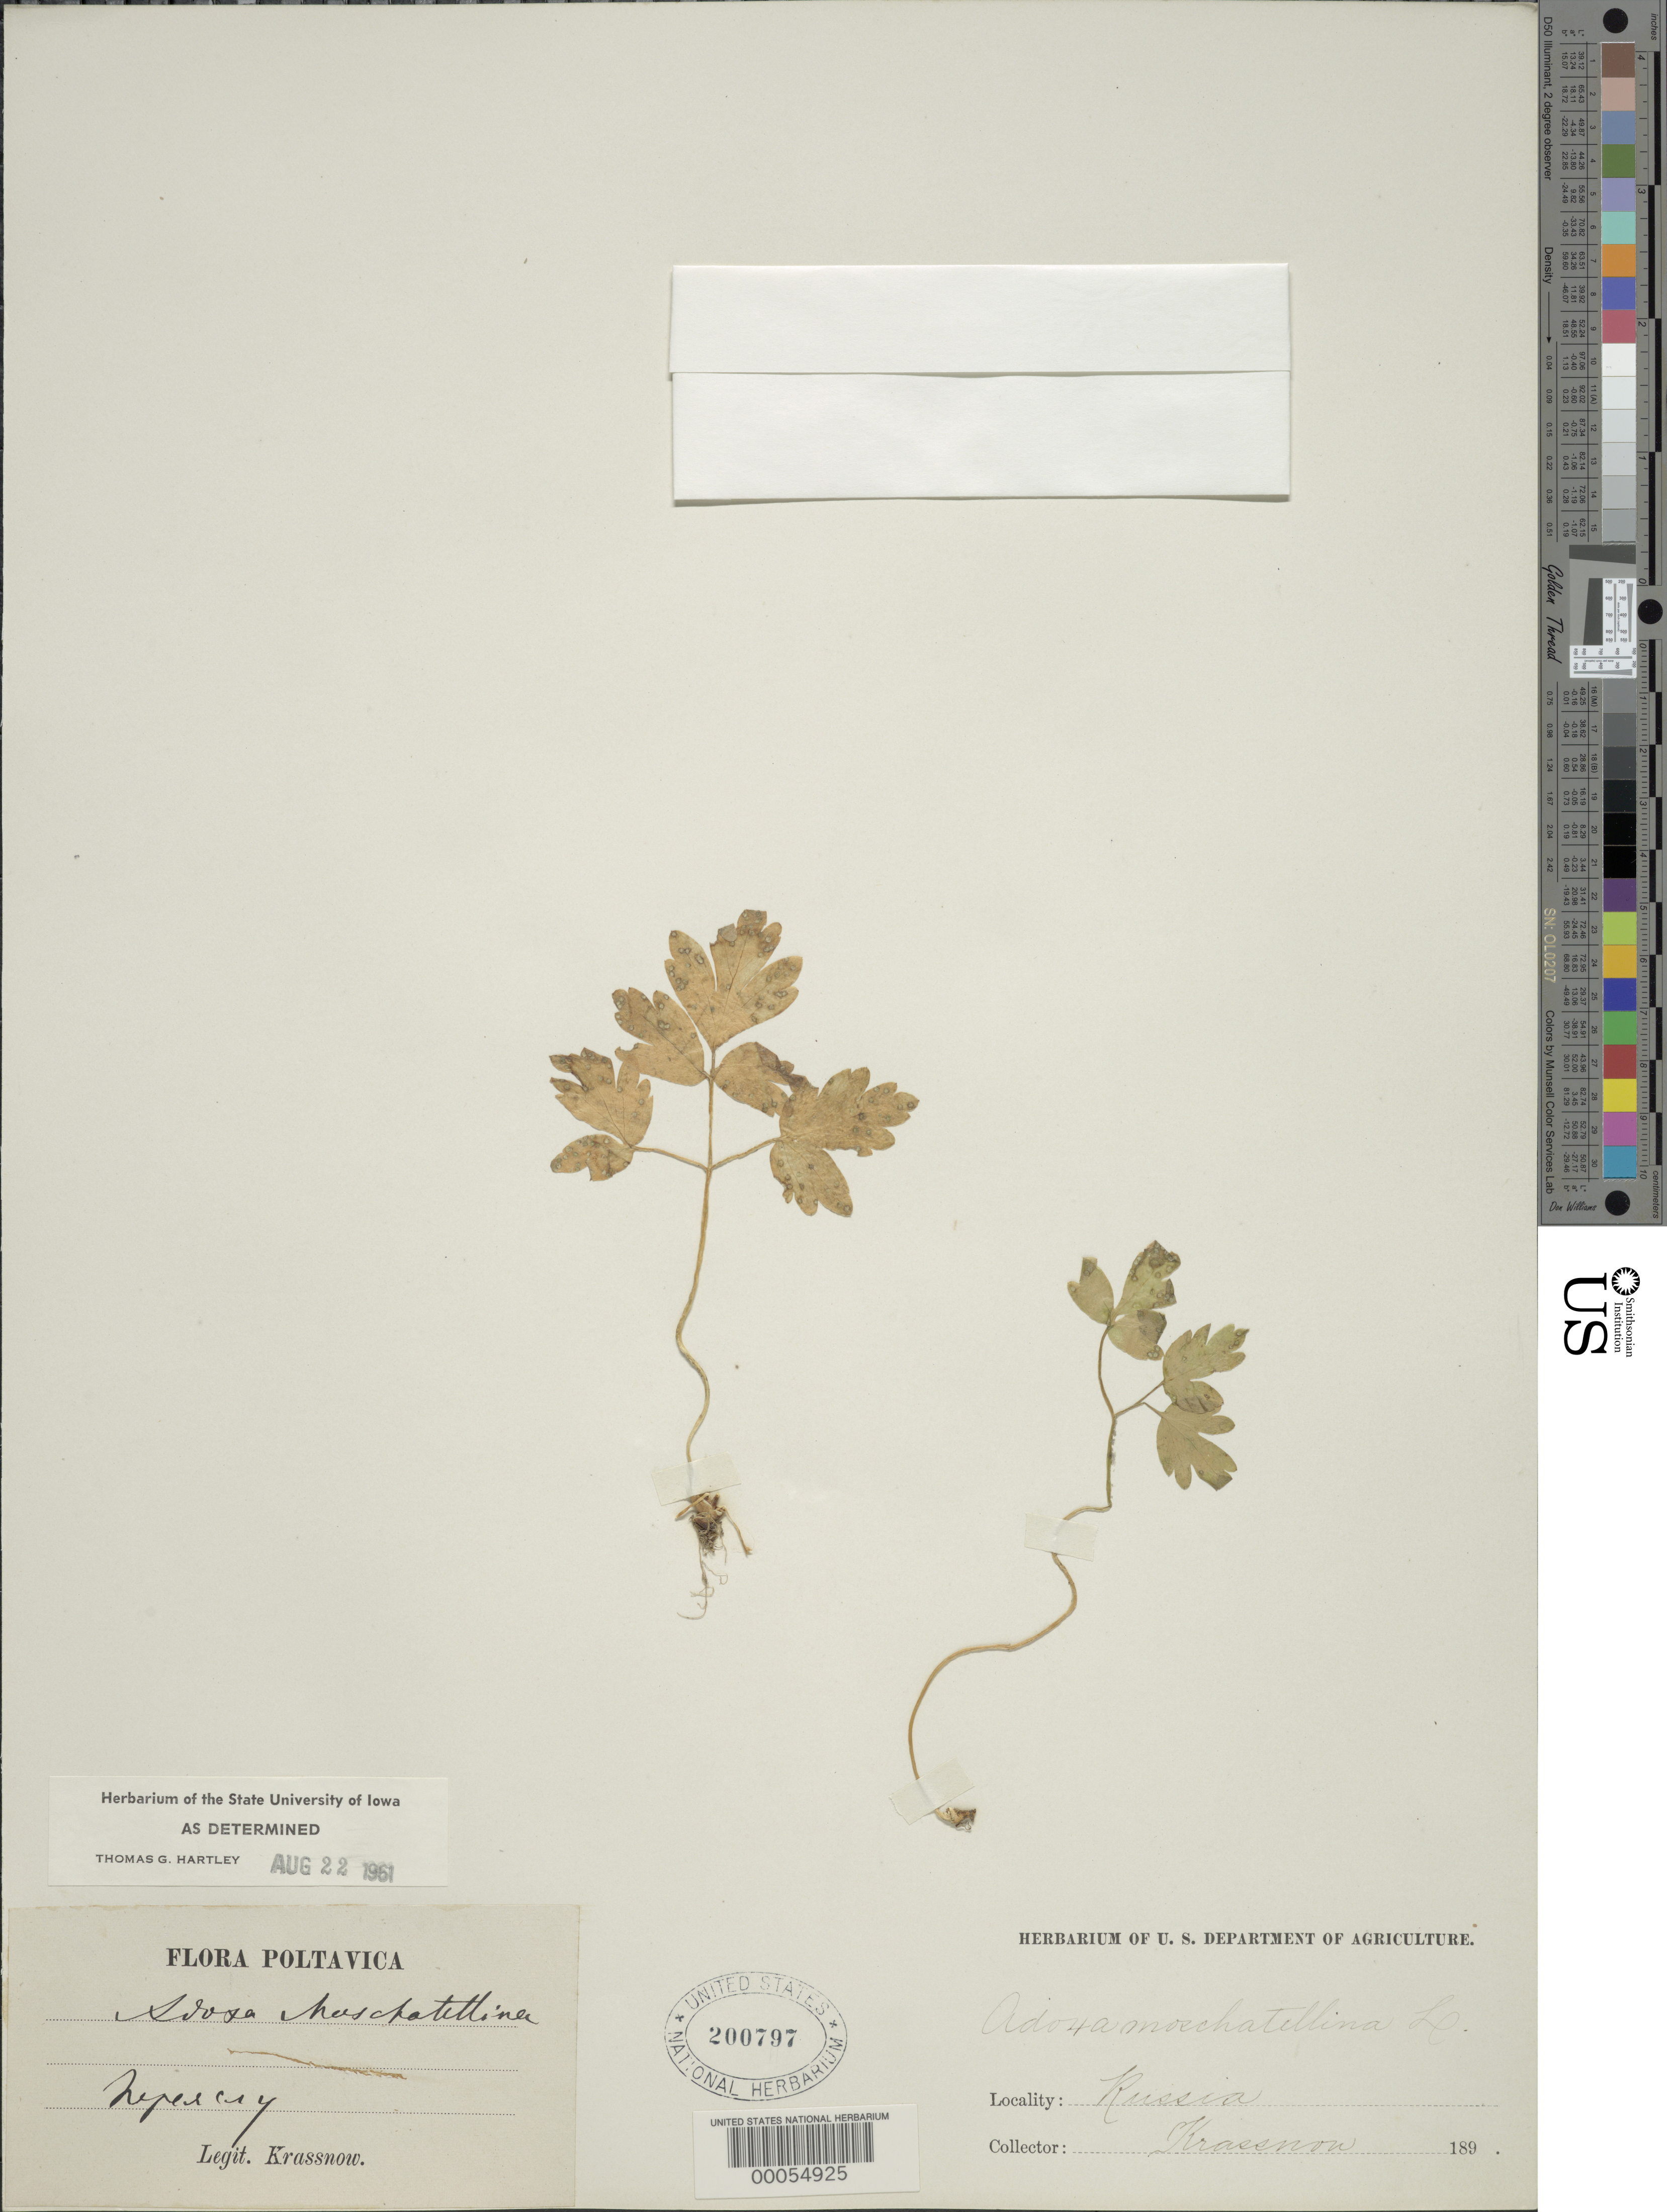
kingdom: Plantae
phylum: Tracheophyta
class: Magnoliopsida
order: Dipsacales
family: Viburnaceae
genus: Adoxa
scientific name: Adoxa moschatellina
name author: L.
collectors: -. Krassnow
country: Russian Federation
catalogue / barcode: US 200797